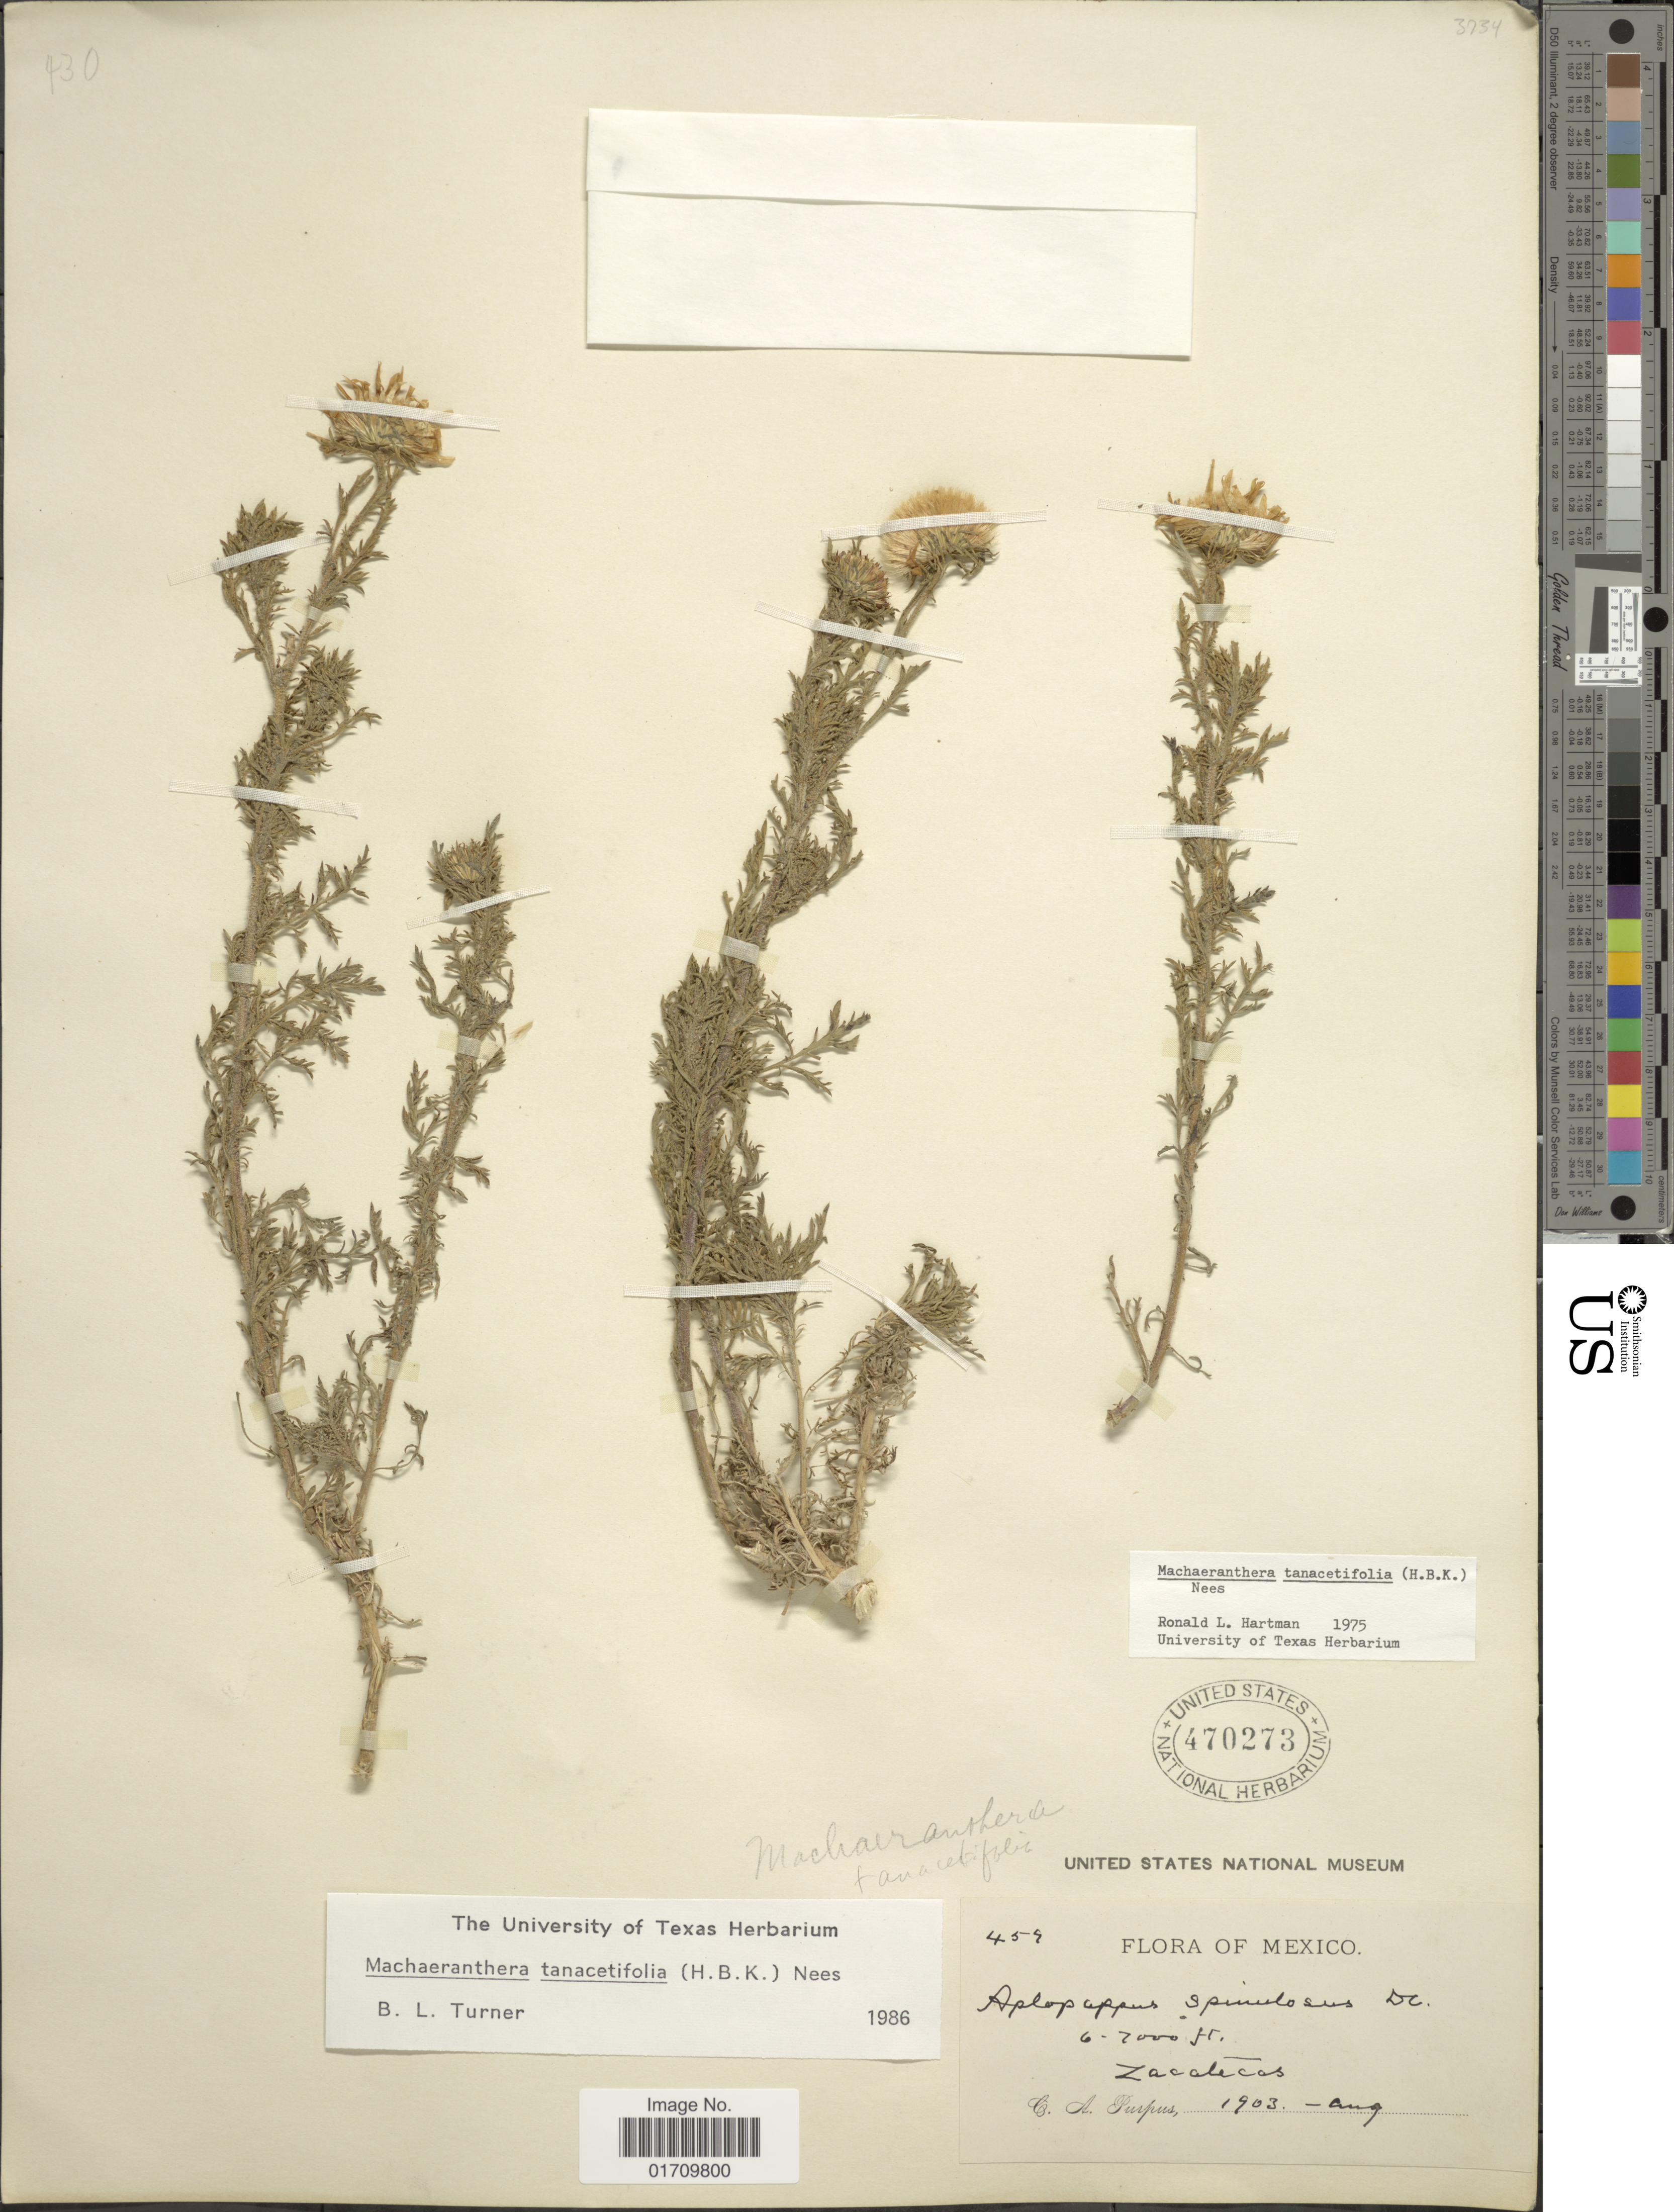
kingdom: Plantae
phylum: Tracheophyta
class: Magnoliopsida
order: Asterales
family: Asteraceae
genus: Machaeranthera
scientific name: Machaeranthera tanacetifolia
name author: (Kunth) Nees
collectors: C. A. Purpus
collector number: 459*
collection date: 1903-08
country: Mexico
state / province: Zacatecas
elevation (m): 1829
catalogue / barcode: US 470273